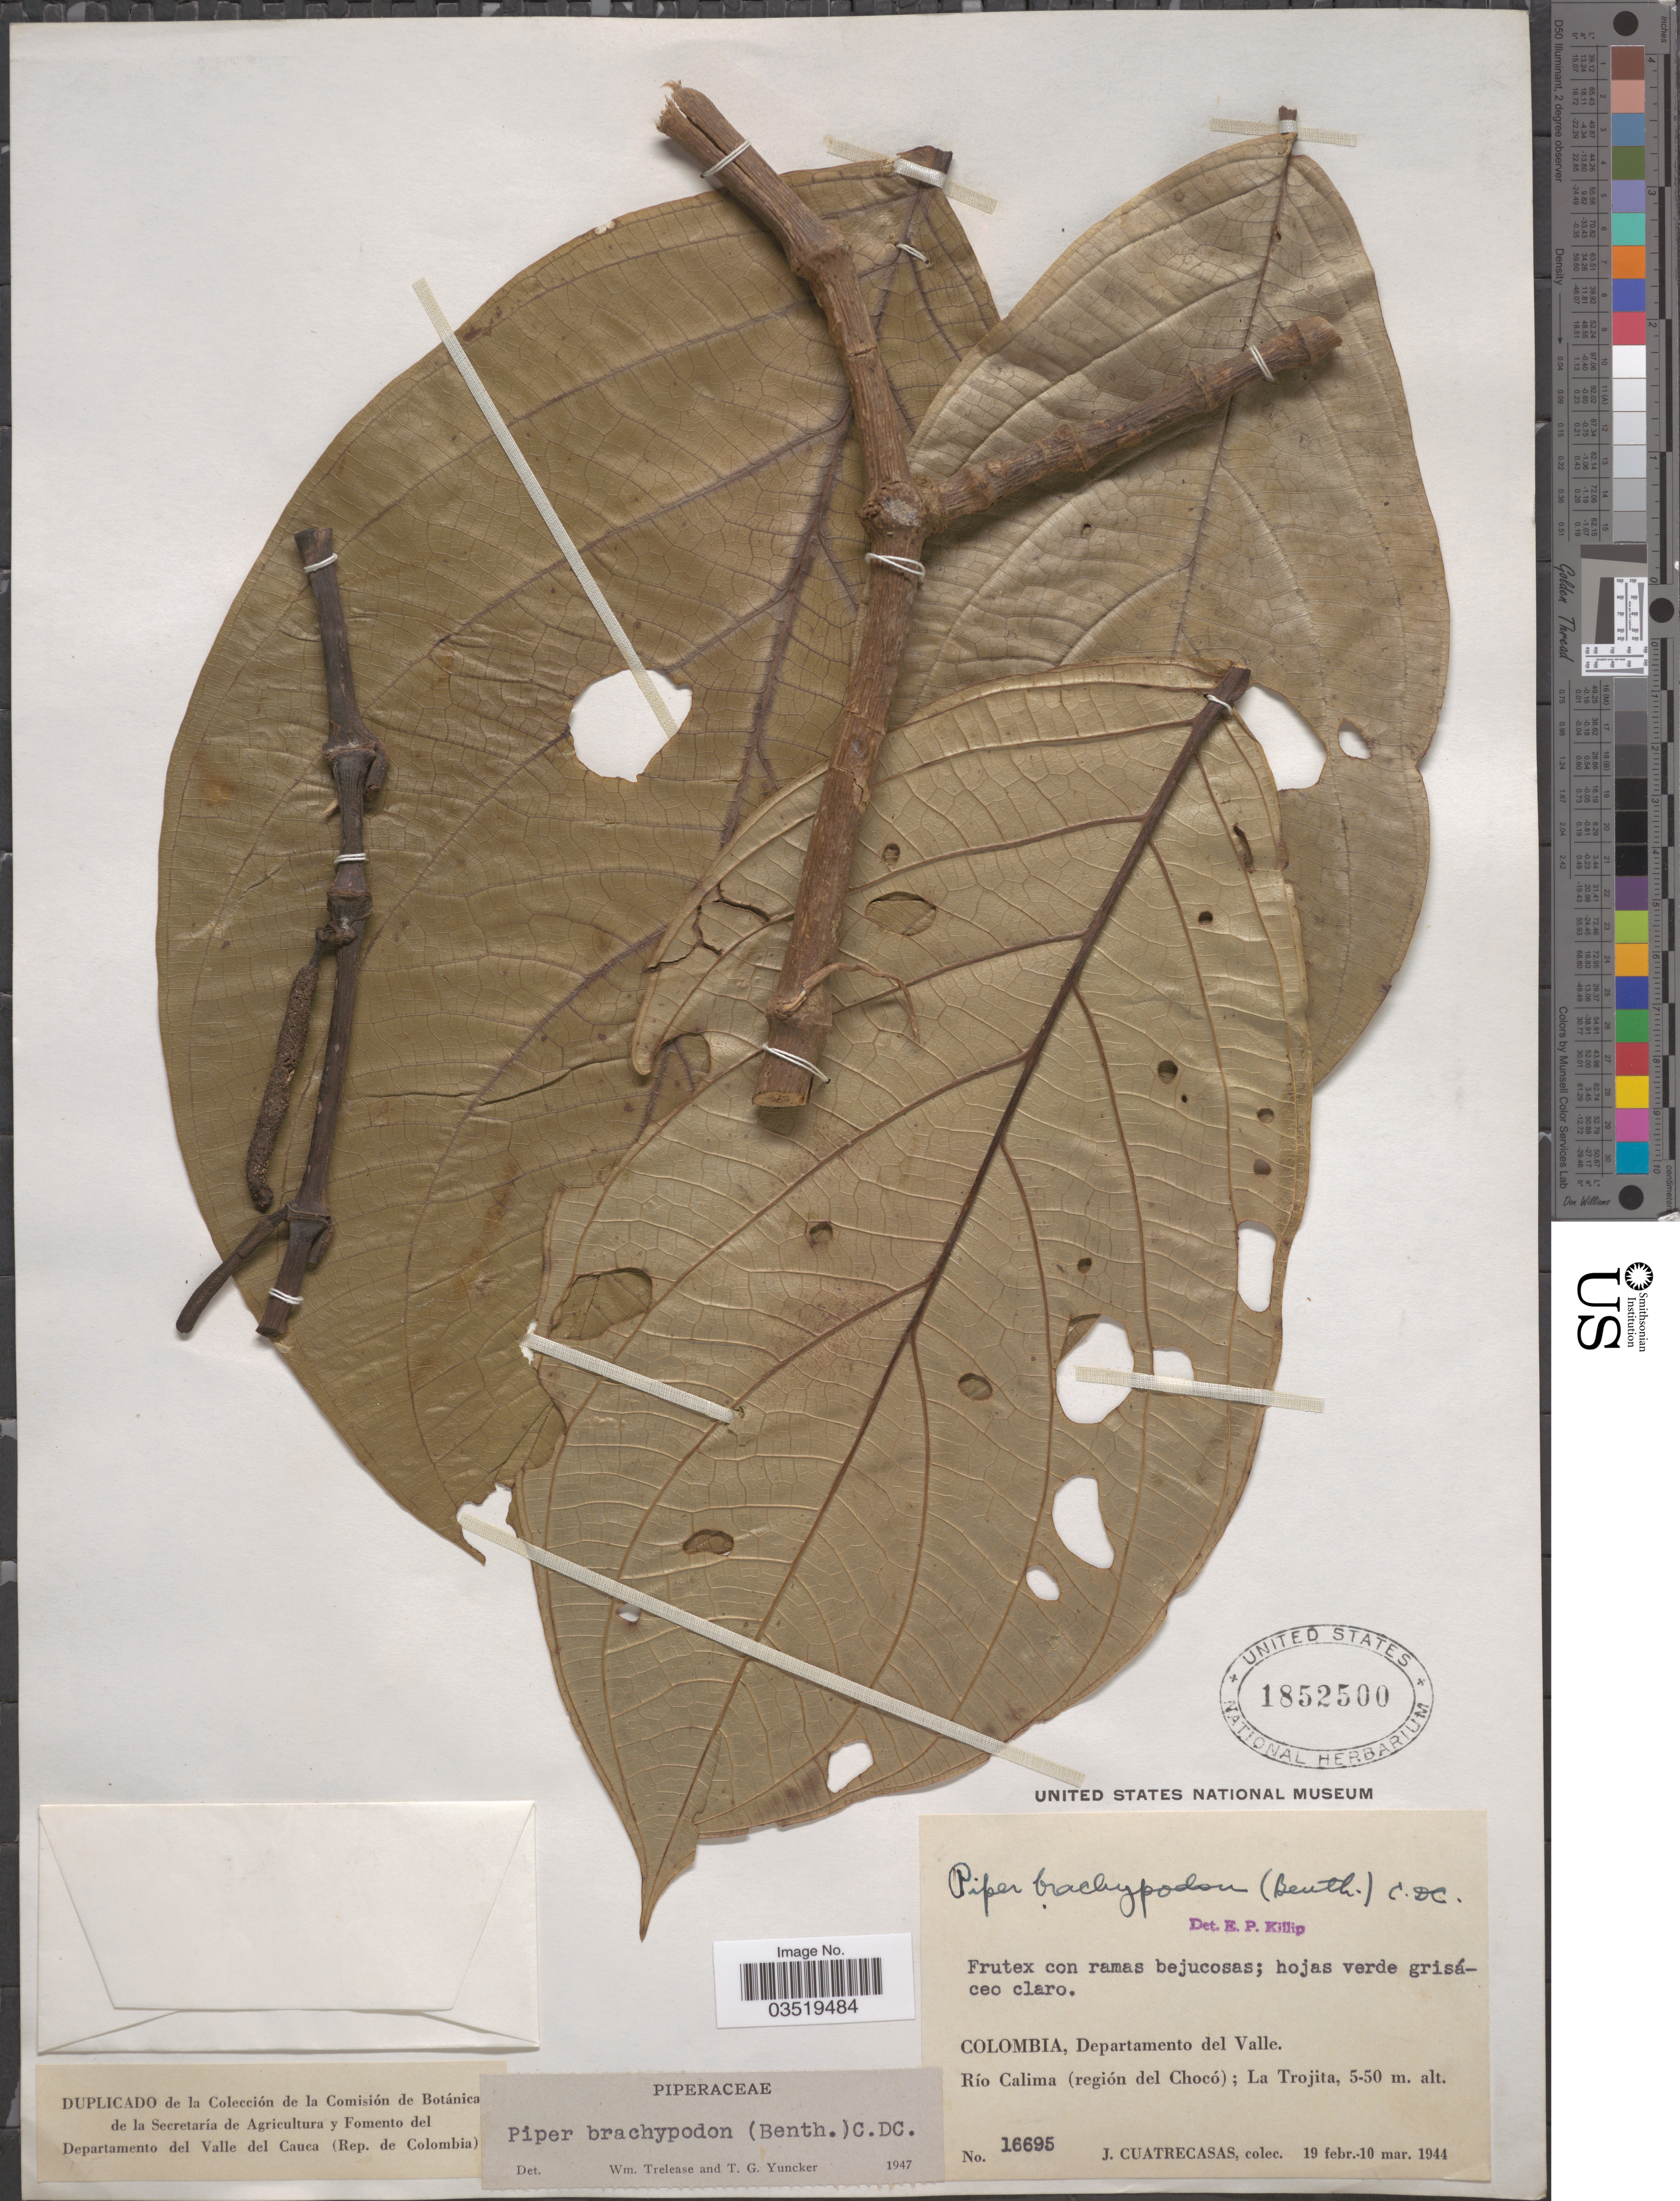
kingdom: Plantae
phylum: Tracheophyta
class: Magnoliopsida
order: Piperales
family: Piperaceae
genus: Piper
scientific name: Piper brachypodon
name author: (Benth.) C. DC.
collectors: J. Cuatrecasas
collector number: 16695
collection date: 1944-02-19/1944-03-10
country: Colombia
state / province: Valle del Cauca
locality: Departamento del Valle. Río Calima (región del Chocó); La Trojita.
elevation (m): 5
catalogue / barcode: US 1852500